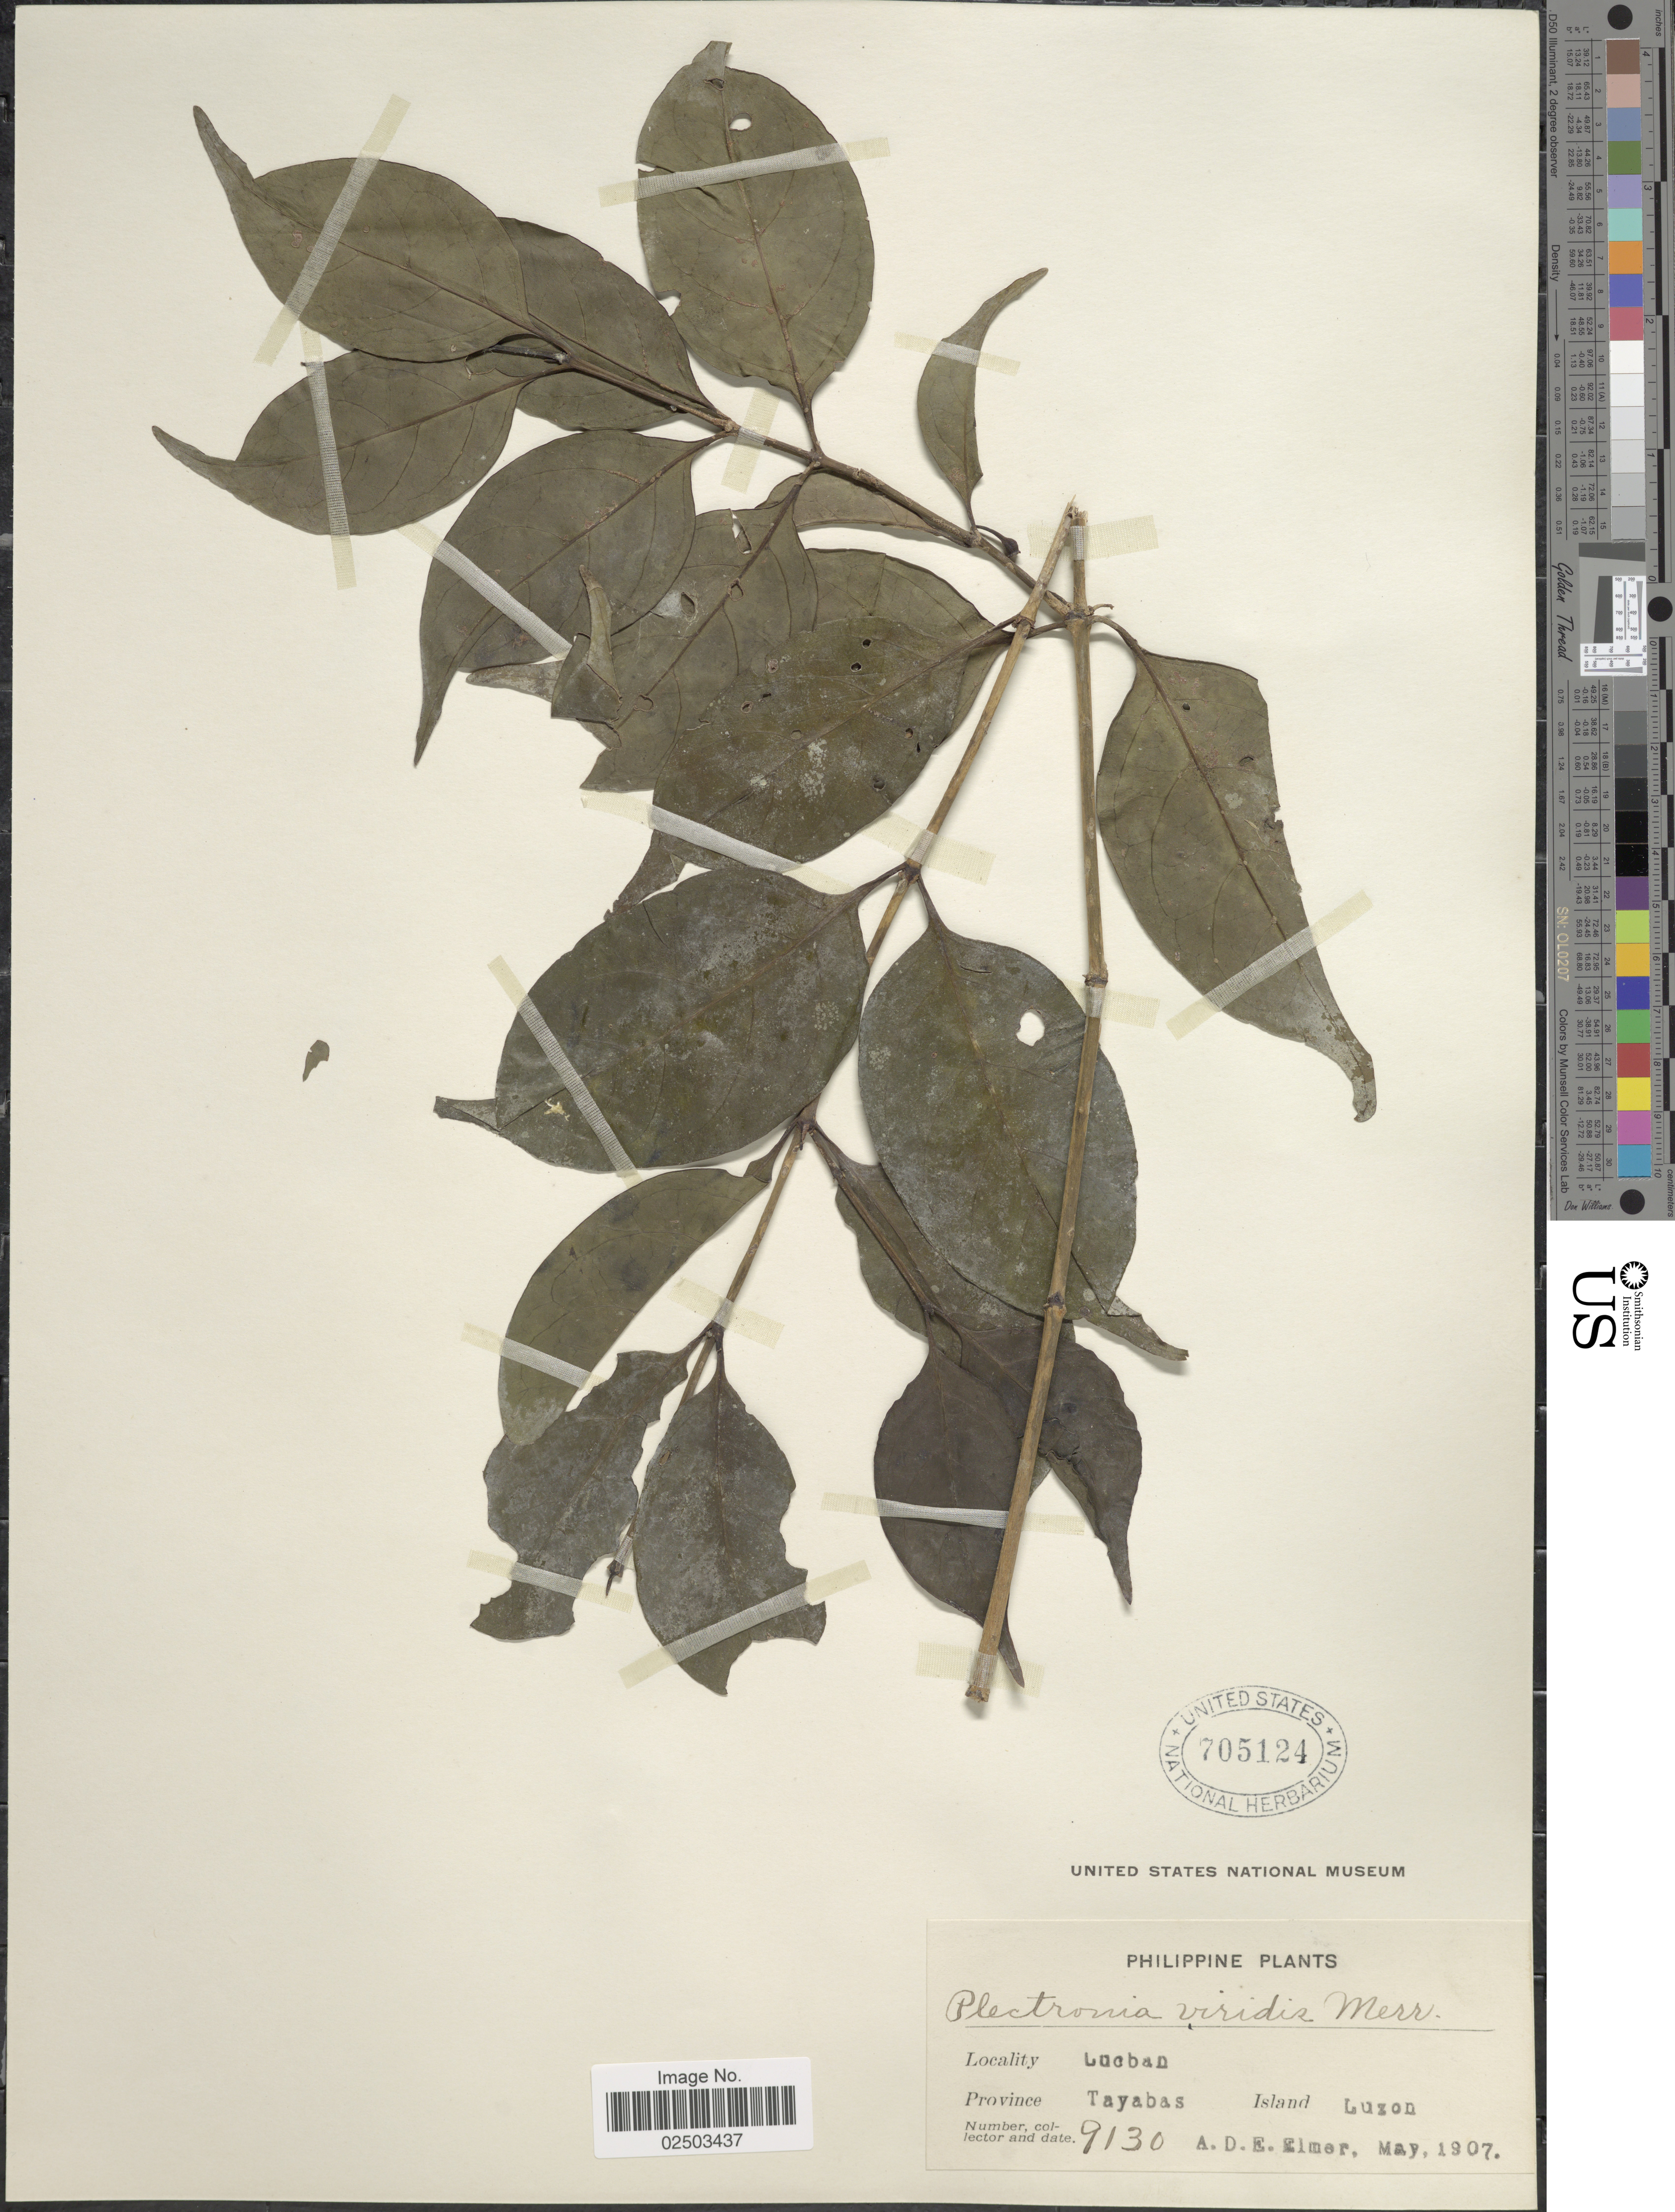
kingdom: Plantae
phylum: Tracheophyta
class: Magnoliopsida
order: Gentianales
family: Rubiaceae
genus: Canthium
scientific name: Canthium glandulosum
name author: (Blanco) Merr.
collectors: A. D. E. Elmer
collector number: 9130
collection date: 1907-05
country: Philippines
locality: Lucban, Province Tayabas, Island Luzon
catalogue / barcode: US 705124